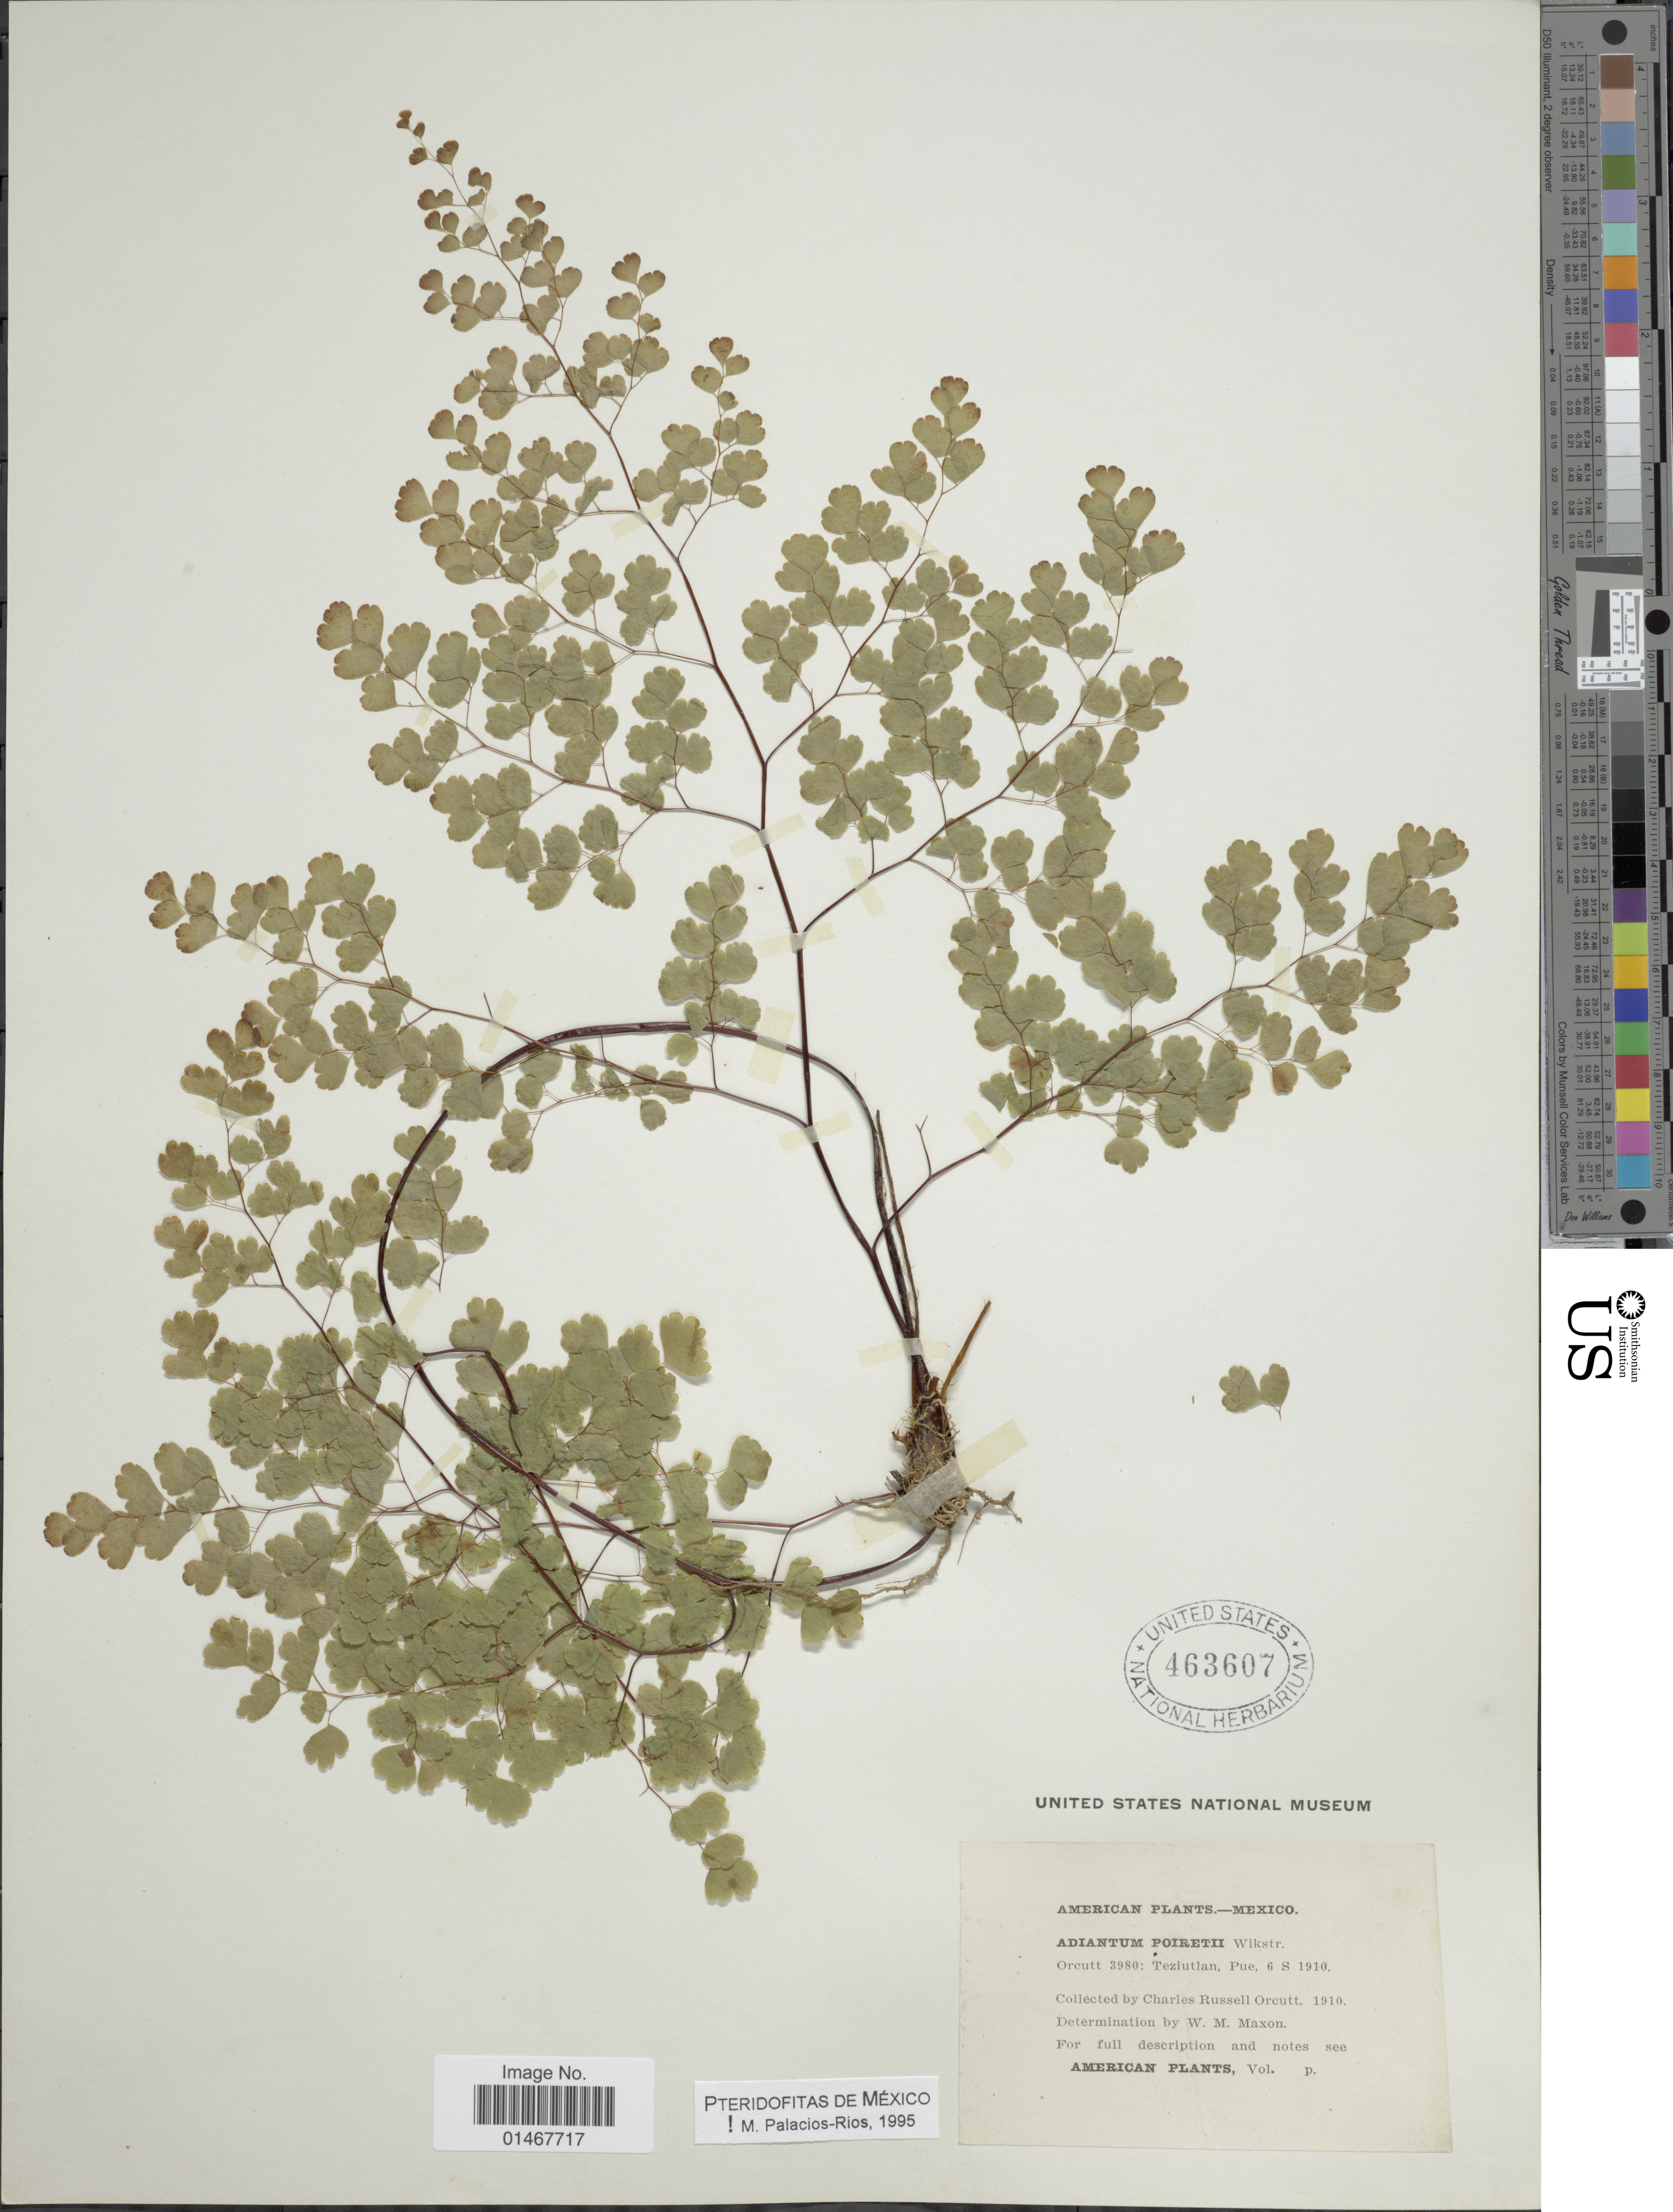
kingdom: Plantae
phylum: Tracheophyta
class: Polypodiopsida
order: Polypodiales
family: Pteridaceae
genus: Adiantum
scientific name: Adiantum poiretii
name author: Wikstr.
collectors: C. R. Orcutt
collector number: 3980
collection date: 1910-09-06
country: Mexico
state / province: Puebla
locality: Teziutlan, Pue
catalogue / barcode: US 463607